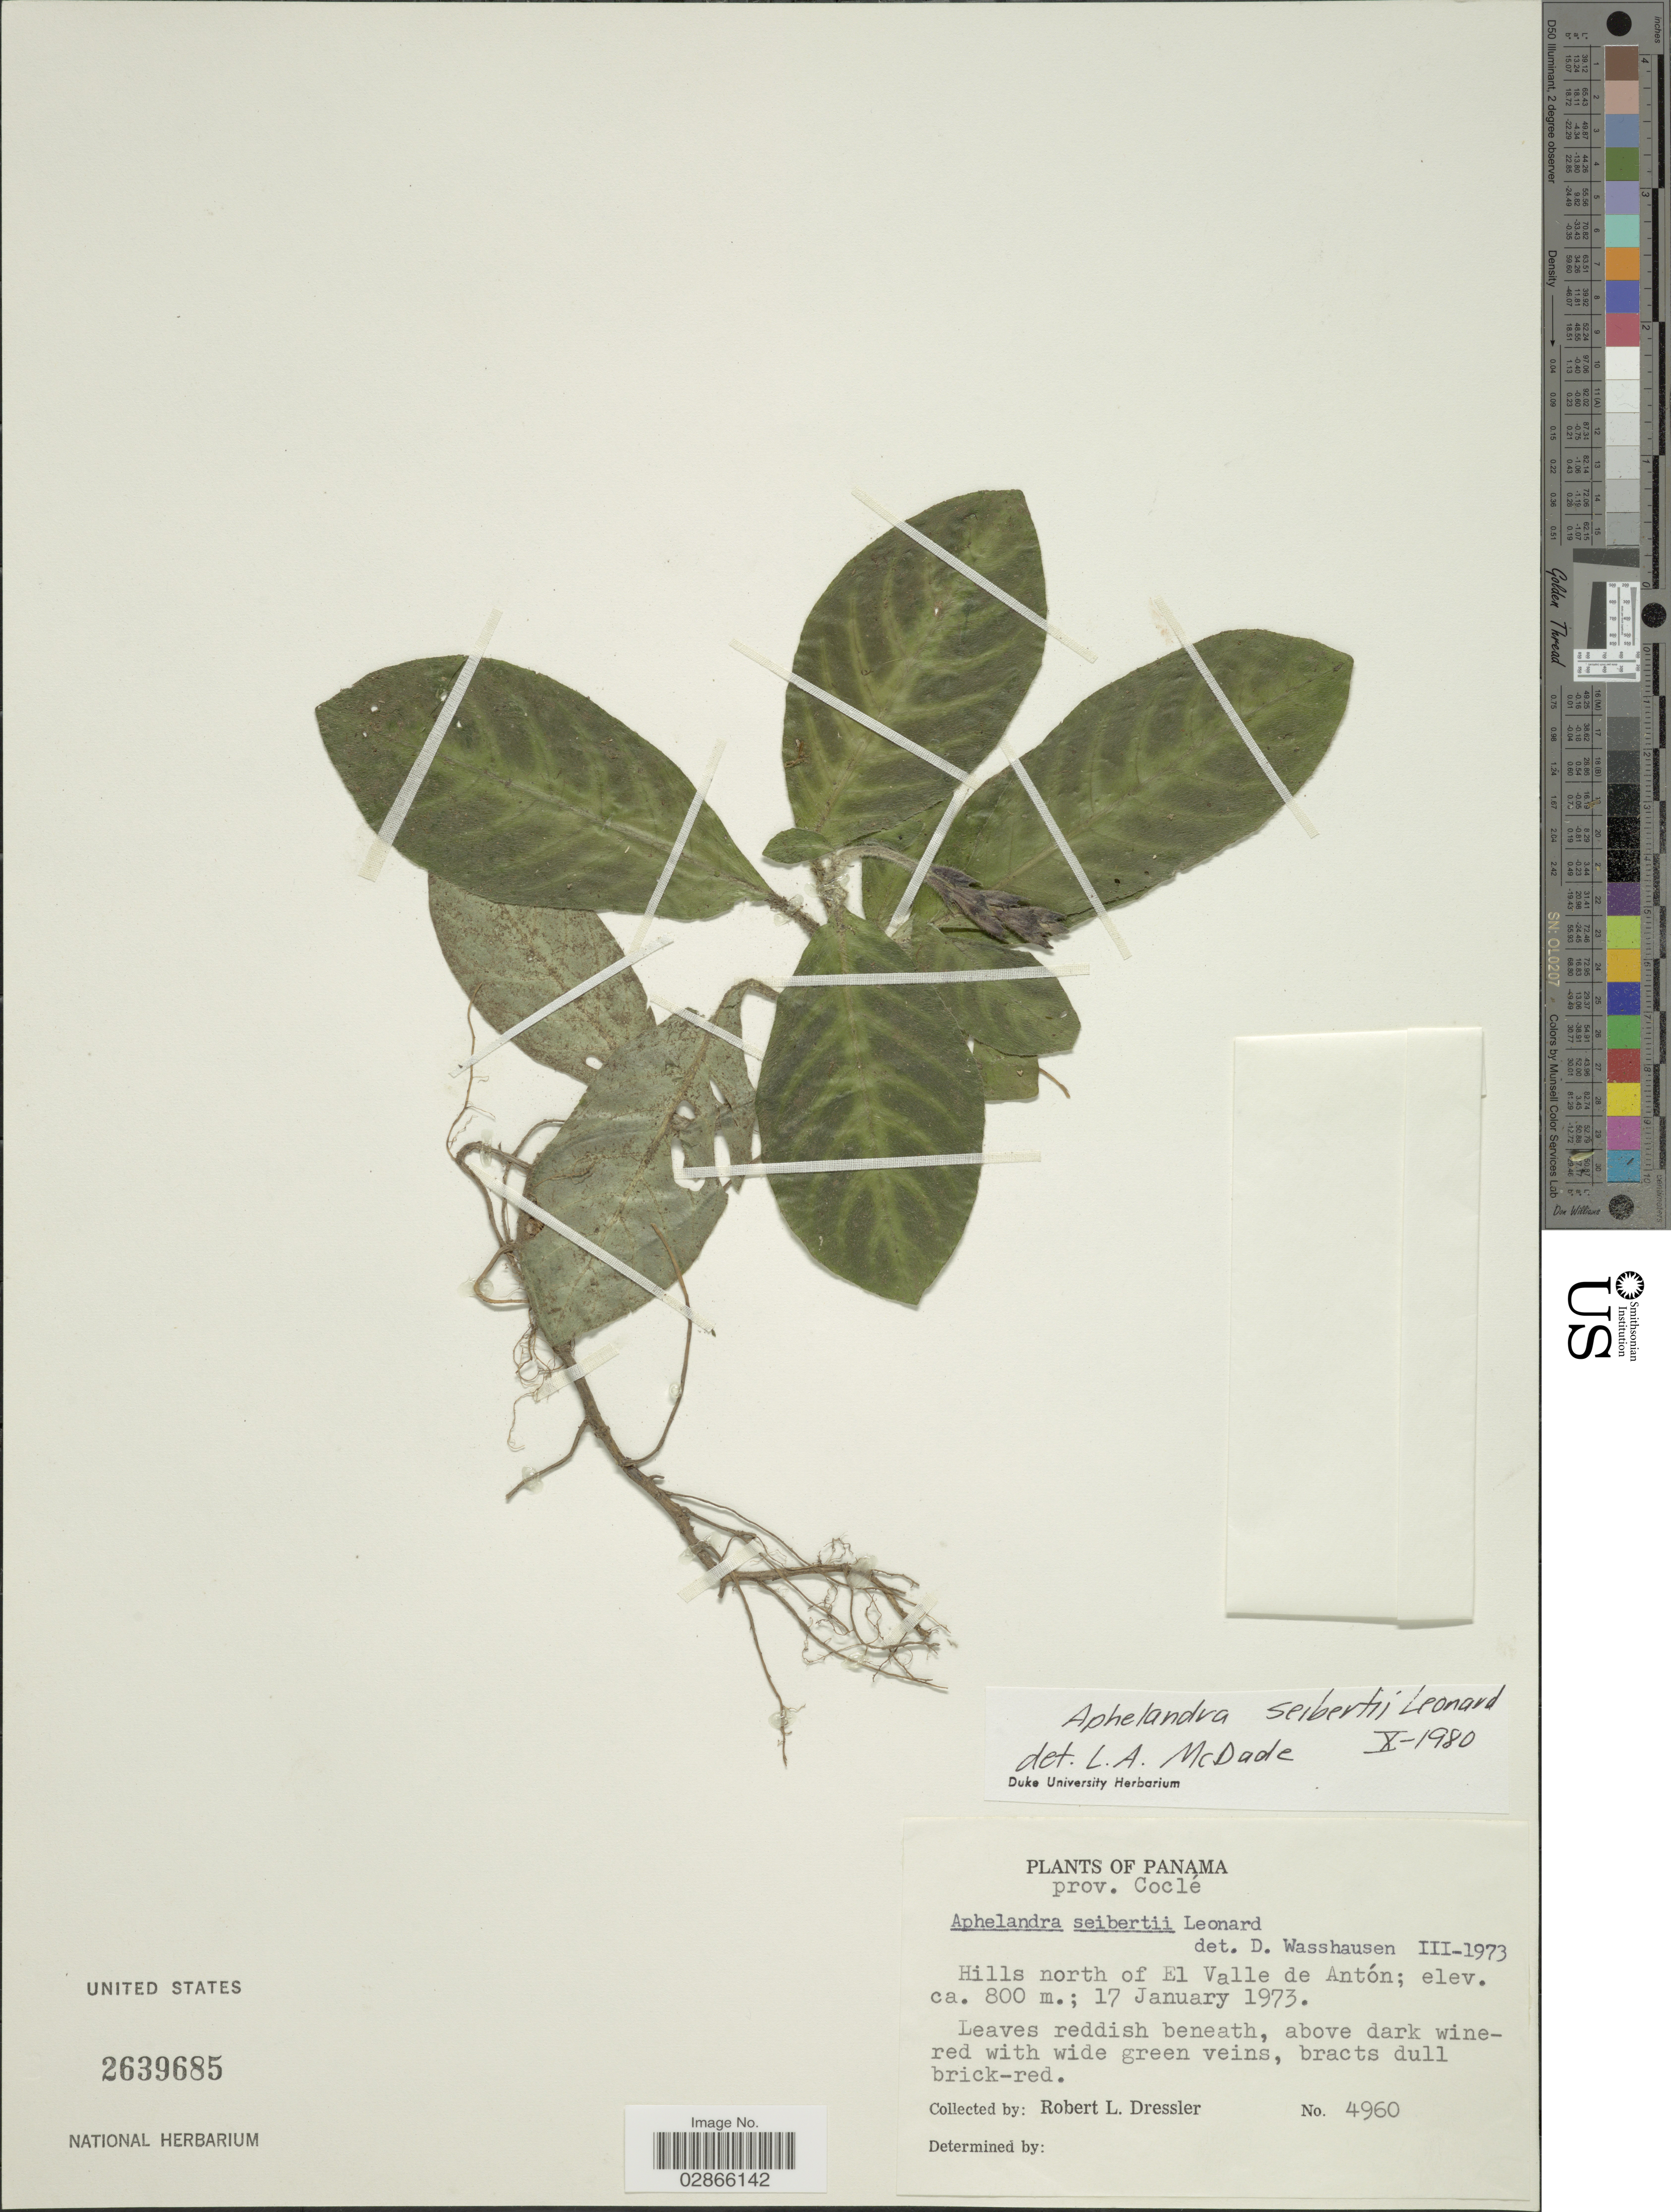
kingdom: Plantae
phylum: Tracheophyta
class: Magnoliopsida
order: Lamiales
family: Acanthaceae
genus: Aphelandra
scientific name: Aphelandra seibertii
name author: Leonard in Woodson & Seibert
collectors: R. Dressler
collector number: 4960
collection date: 1973-01-17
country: Panama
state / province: Coclé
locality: Hills north of El Valle de Antón.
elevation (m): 800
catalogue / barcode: US 2639685